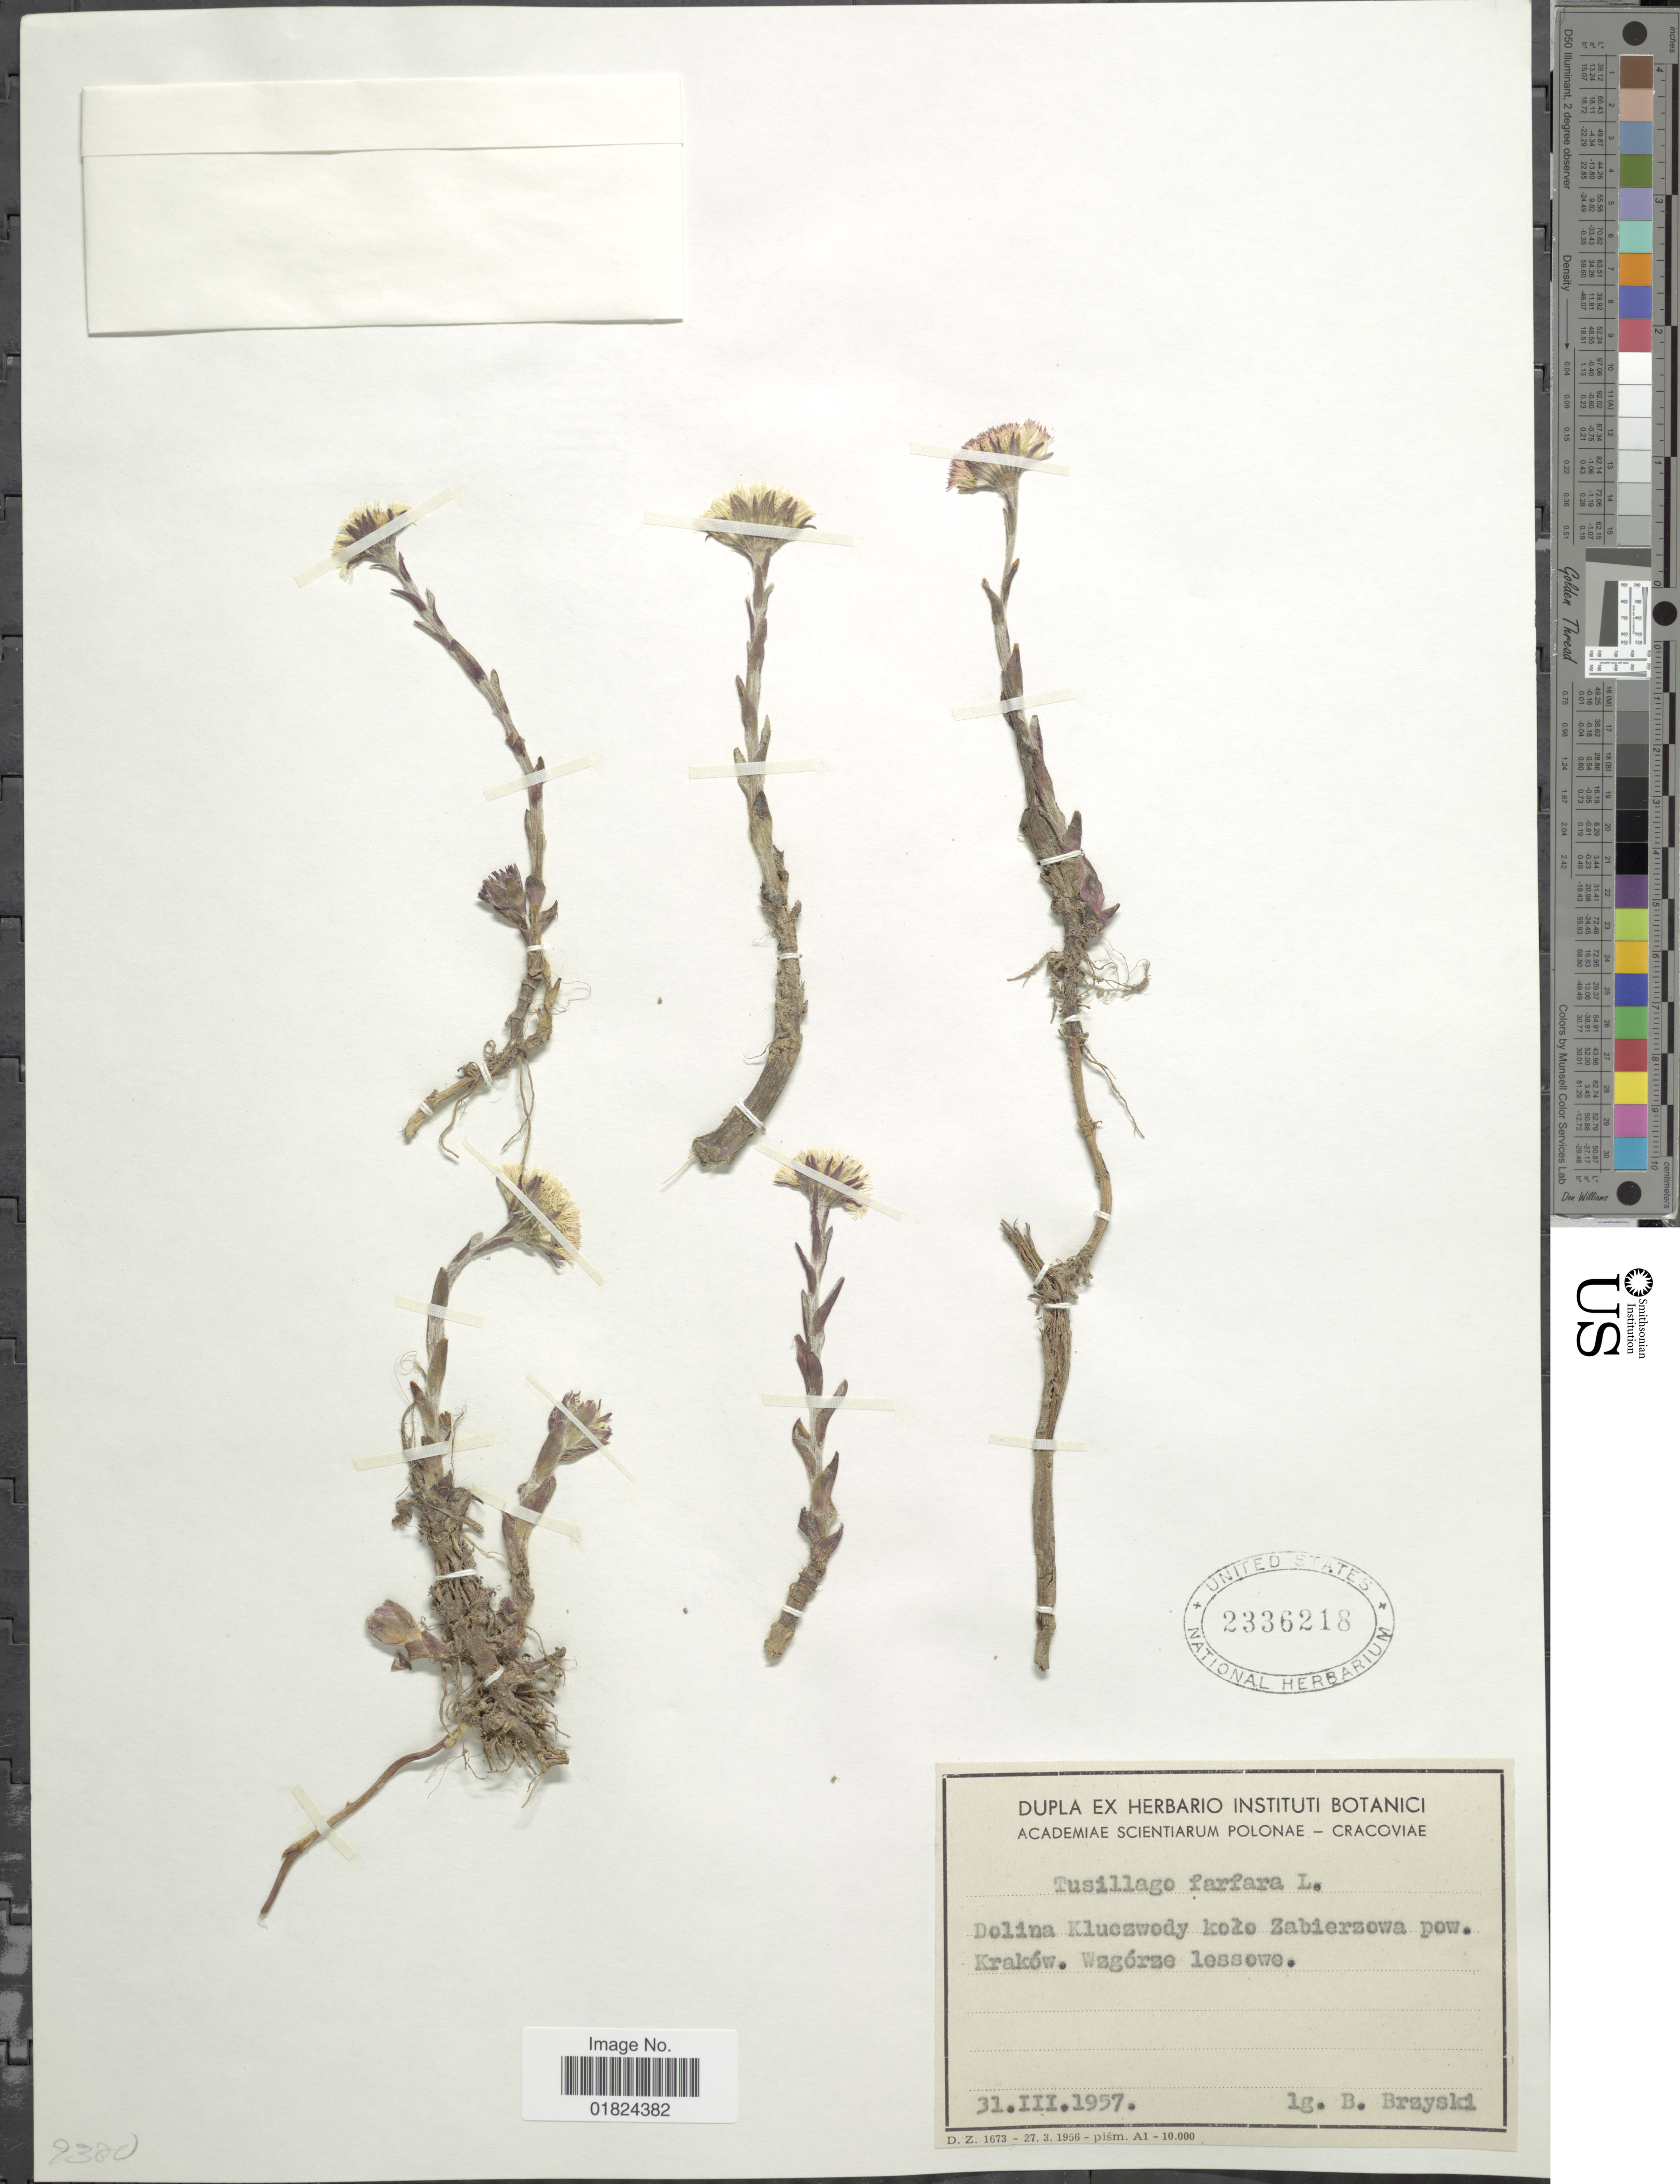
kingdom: Plantae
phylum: Tracheophyta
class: Magnoliopsida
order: Asterales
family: Asteraceae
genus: Tussilago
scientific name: Tussilago farfara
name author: L.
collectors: B. Brsyski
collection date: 1957-03-31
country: Poland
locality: Dolina Kluczwedy koze Zabiersowa pow. Krakow, Wzgorse lessowe.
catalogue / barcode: US 2336218